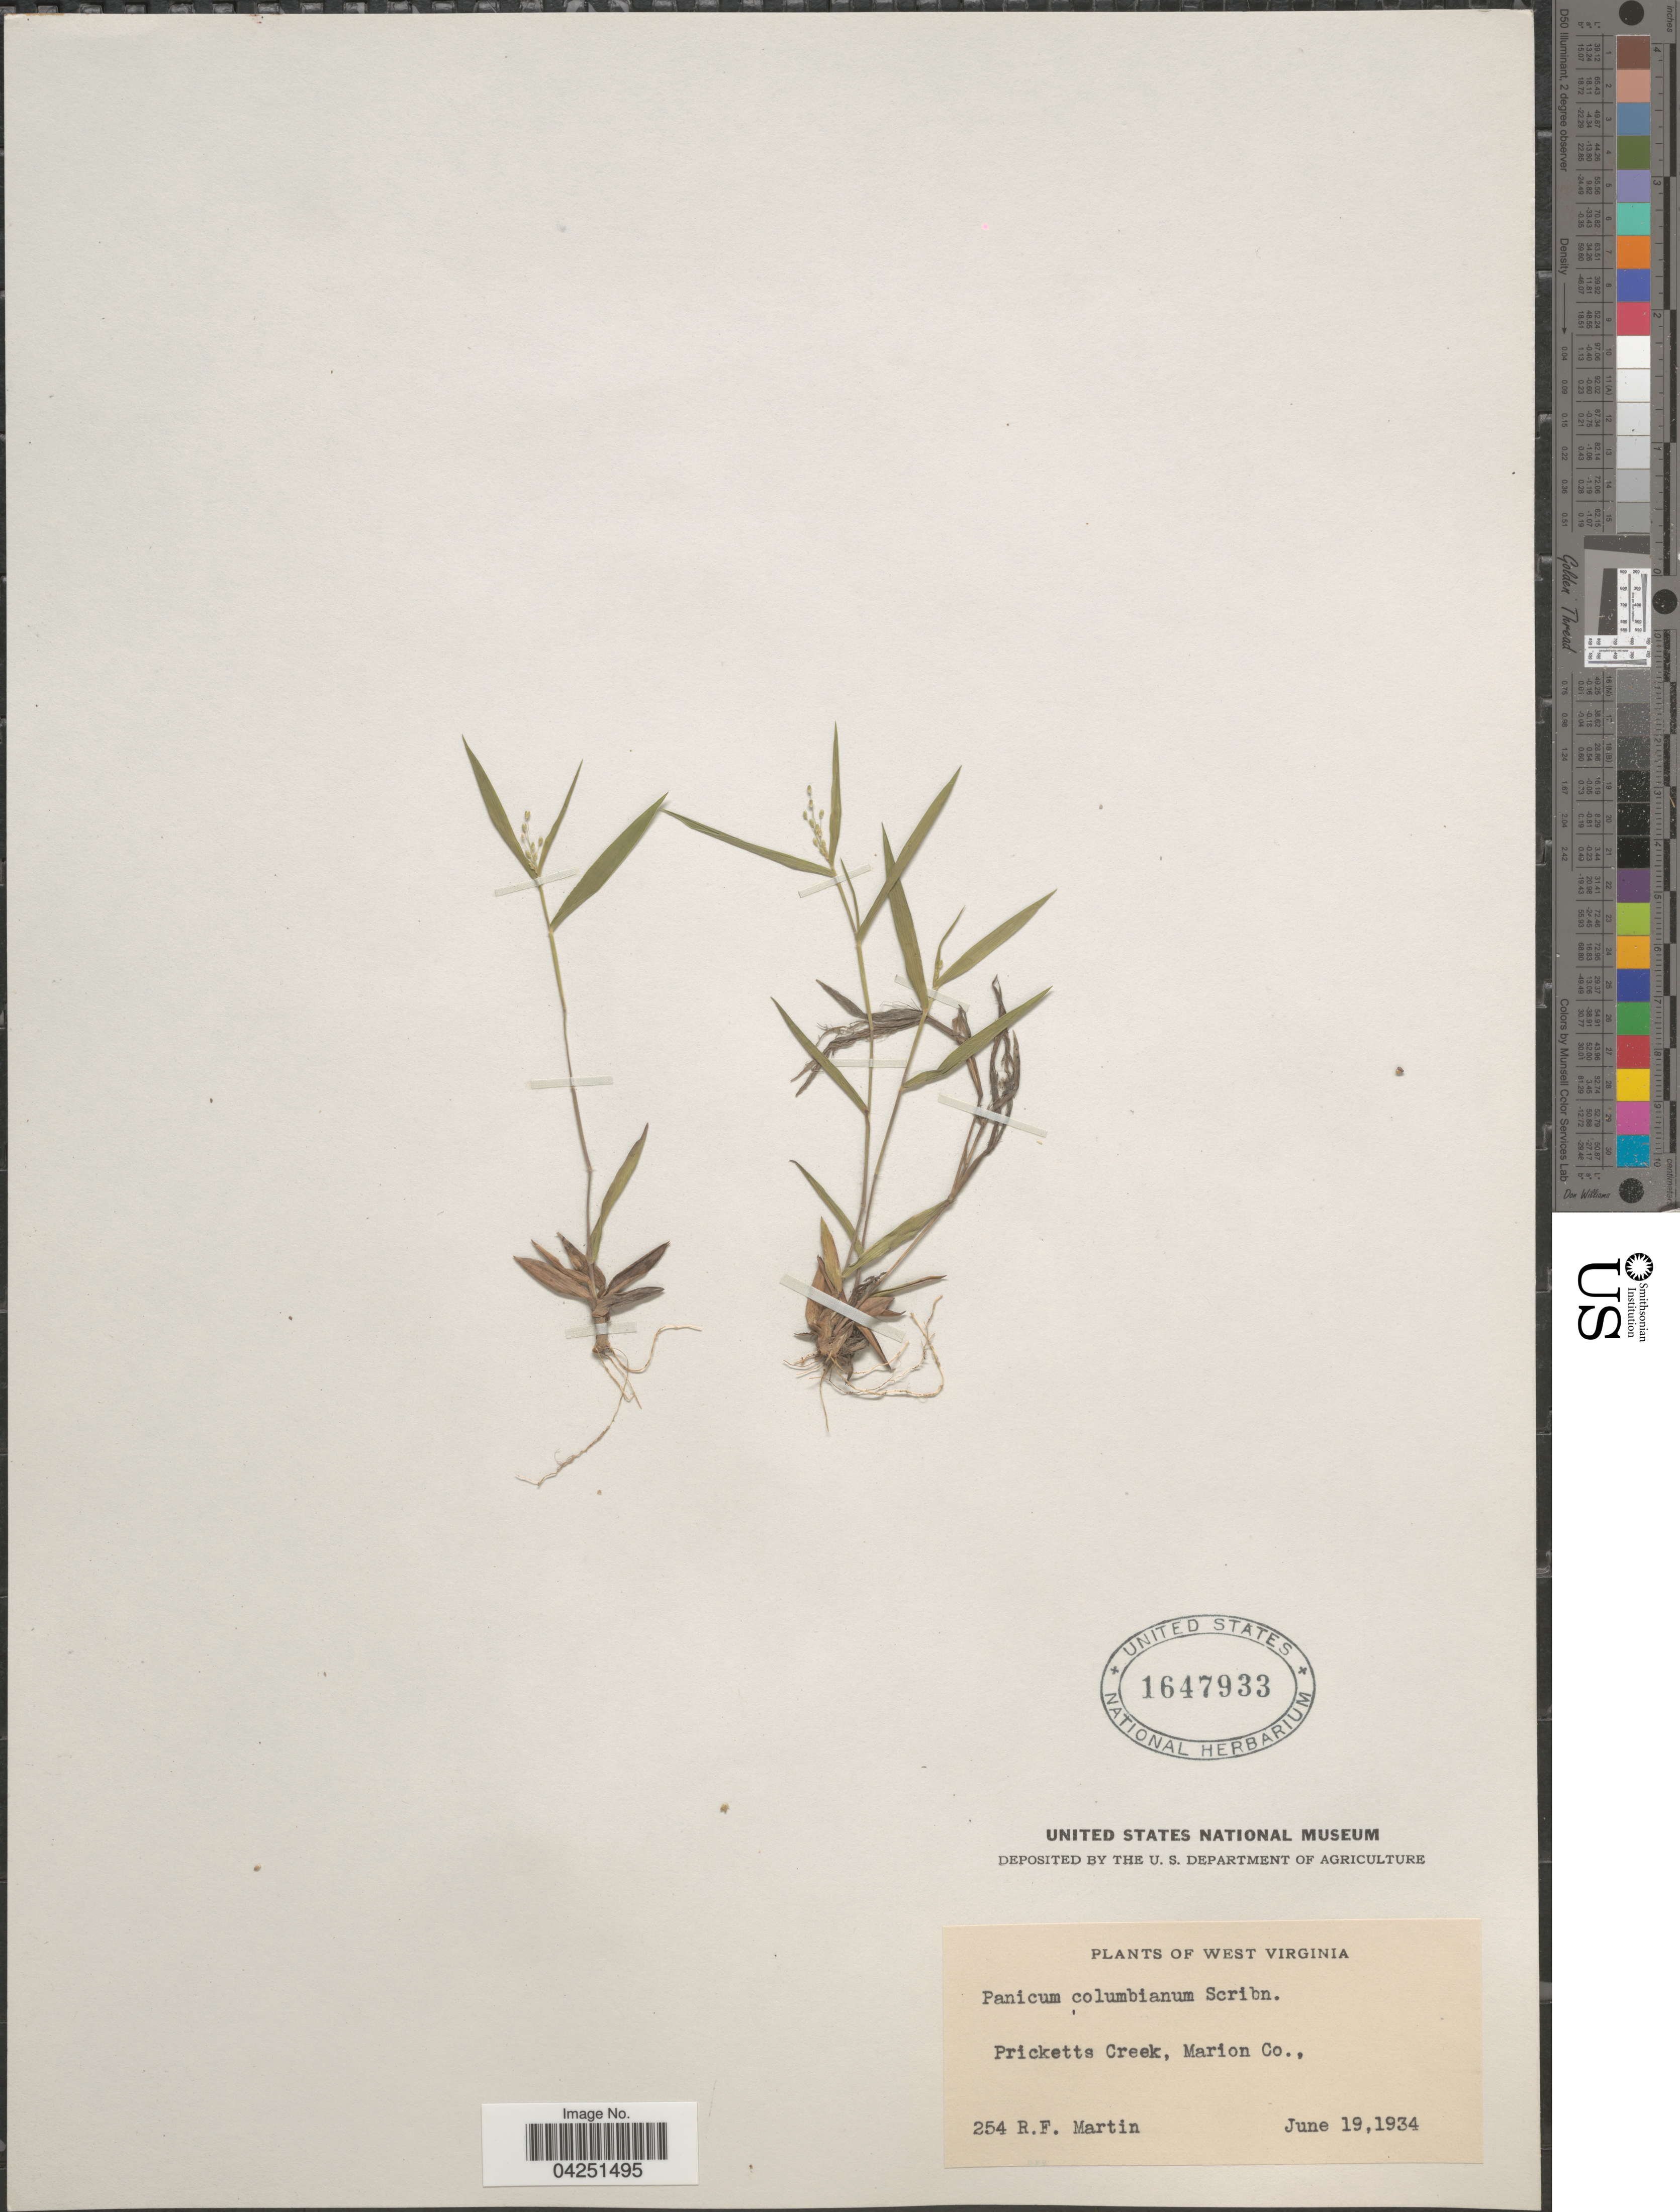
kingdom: Plantae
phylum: Tracheophyta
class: Liliopsida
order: Poales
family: Poaceae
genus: Dichanthelium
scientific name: Dichanthelium acuminatum var. acuminatum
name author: (Sw.) Gould & C.A. Clark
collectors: R. F. Martin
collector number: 254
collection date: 1934-06-19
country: United States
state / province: West Virginia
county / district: Marion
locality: Pricketts Creek, Marion Co.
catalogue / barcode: US 1647933